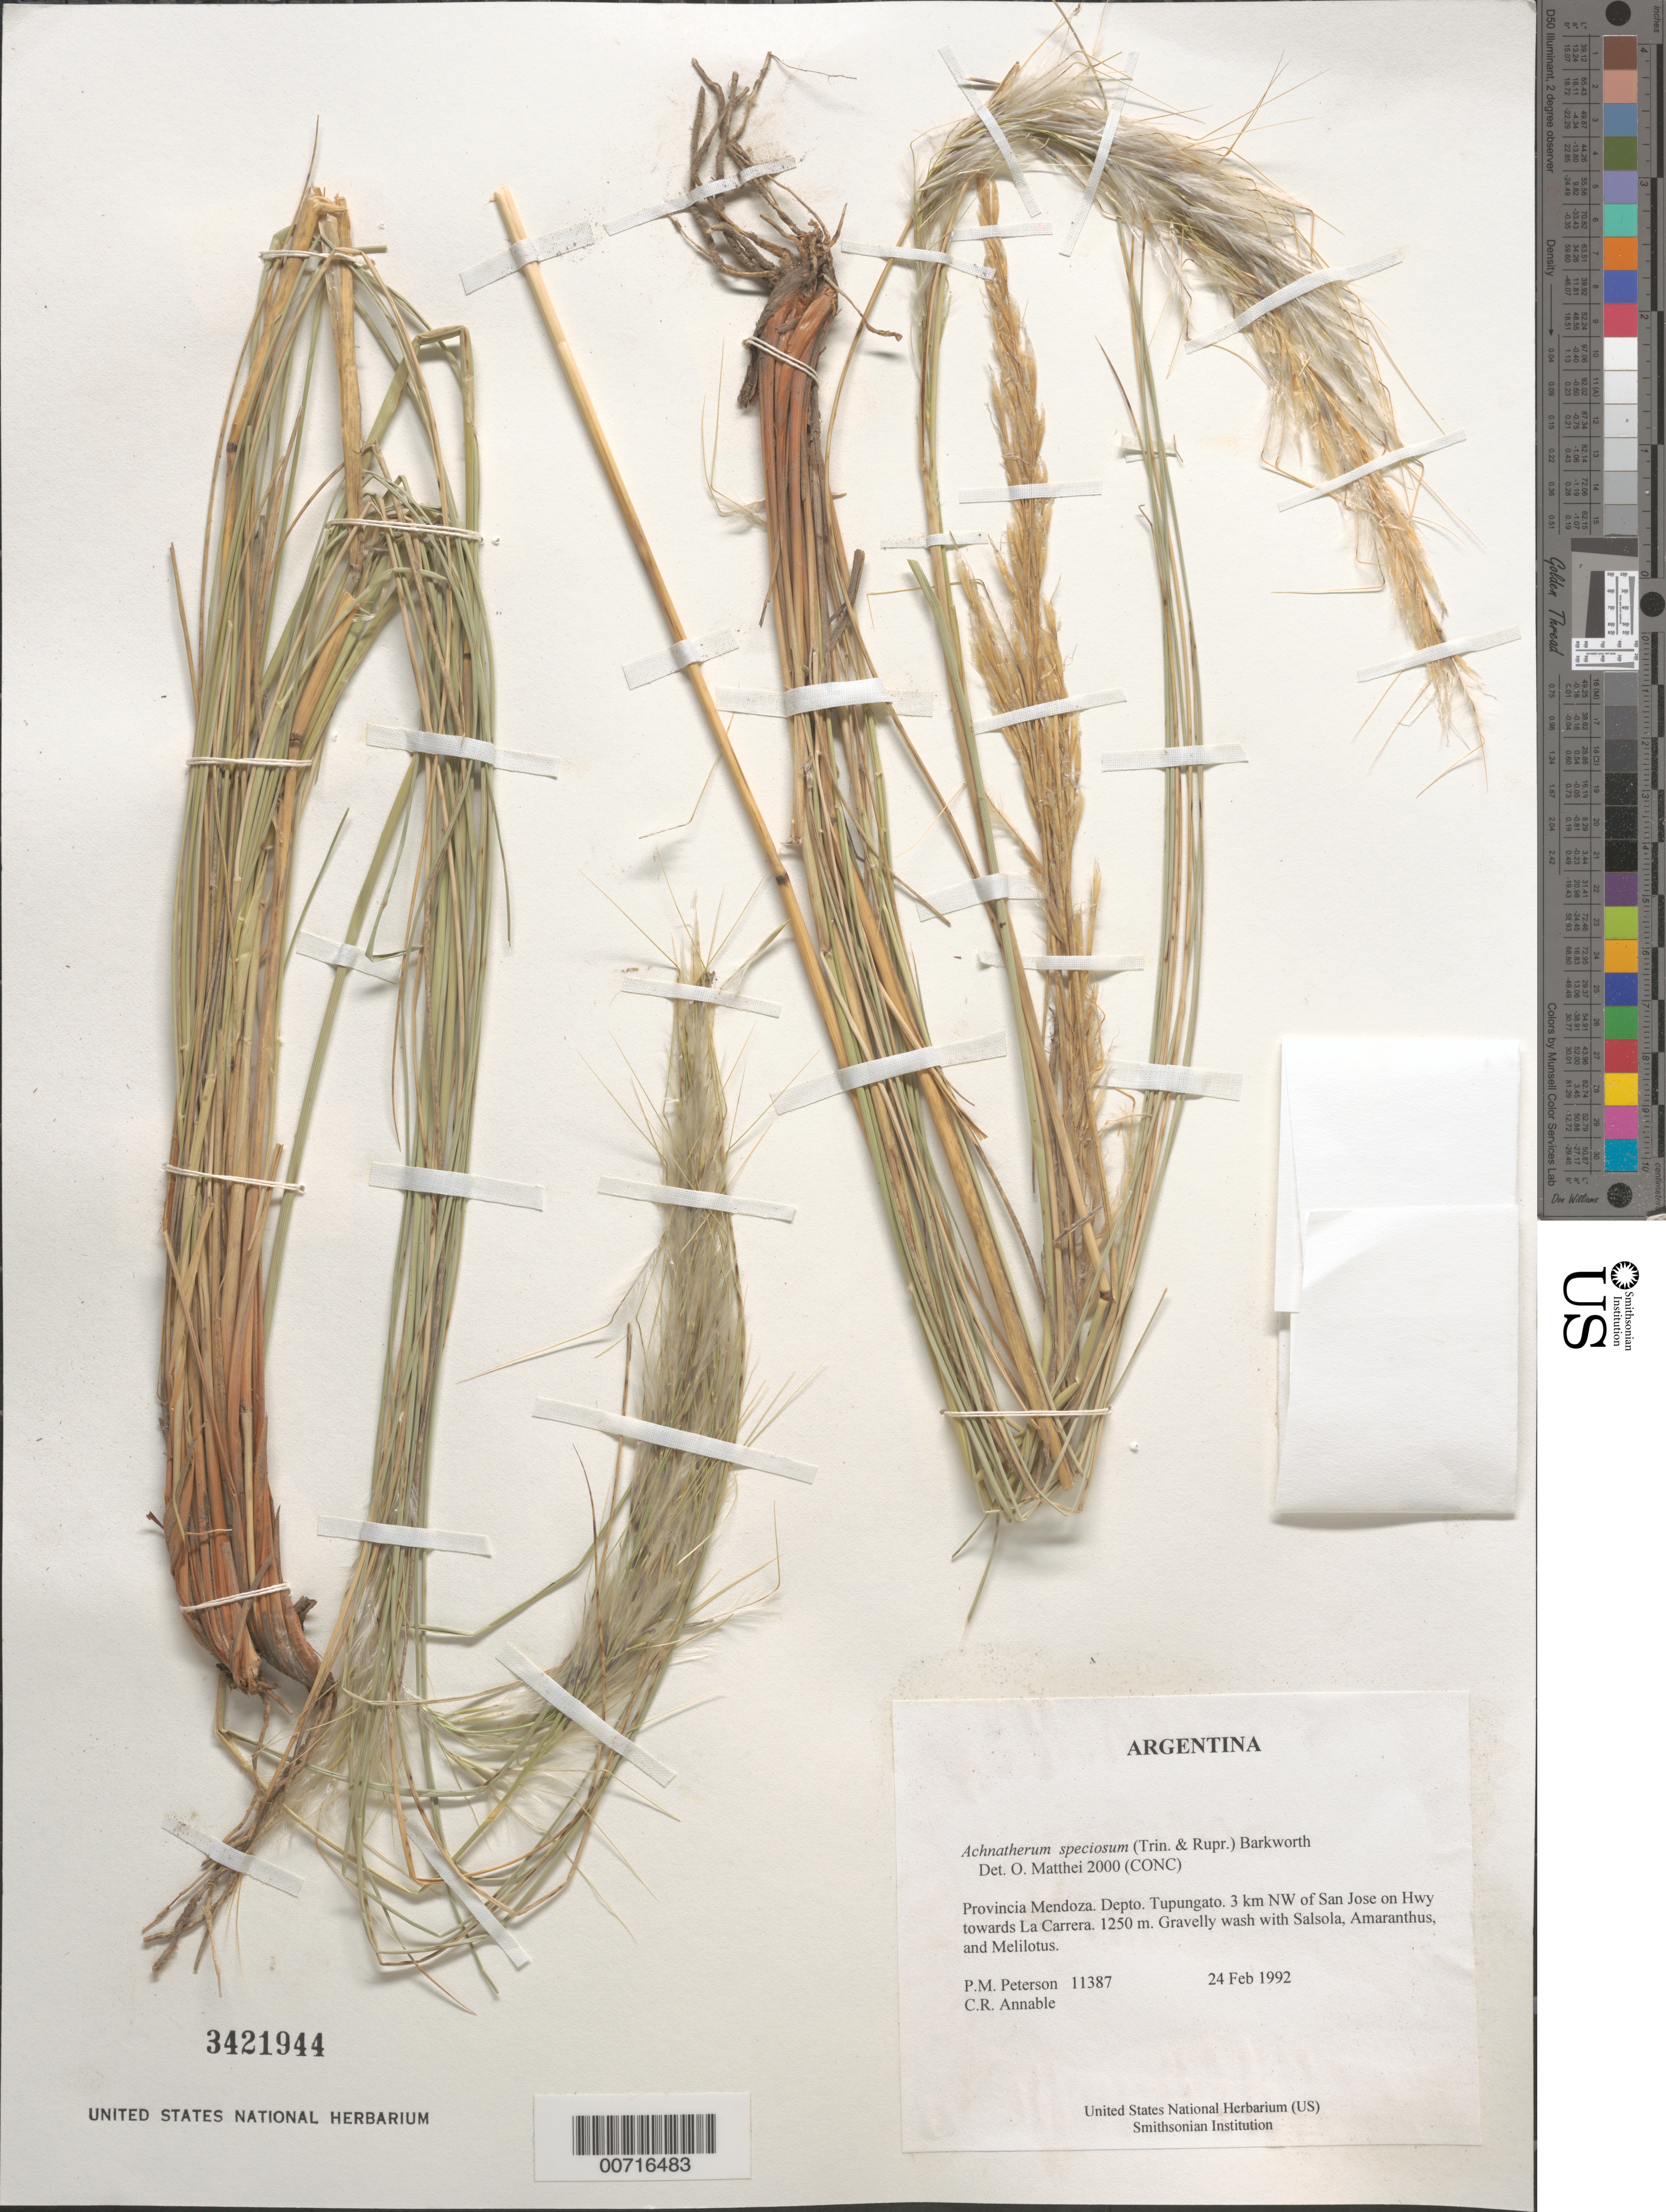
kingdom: Plantae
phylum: Tracheophyta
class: Liliopsida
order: Poales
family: Poaceae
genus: Pappostipa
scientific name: Pappostipa speciosa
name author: (Trin. & Rupr.) Romasch.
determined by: Matthei, O. R.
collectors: P. M. Peterson & C. R. Annable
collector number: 11387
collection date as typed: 24 Feb 1992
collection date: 1992-02-24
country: Argentina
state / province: Mendoza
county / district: Tupungato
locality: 3 km NW of San Jose on Hwy towards La Carrera.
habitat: Gravelly wash with Salsola, Amaranthus, and Melilotus.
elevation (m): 1250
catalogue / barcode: US 3421944